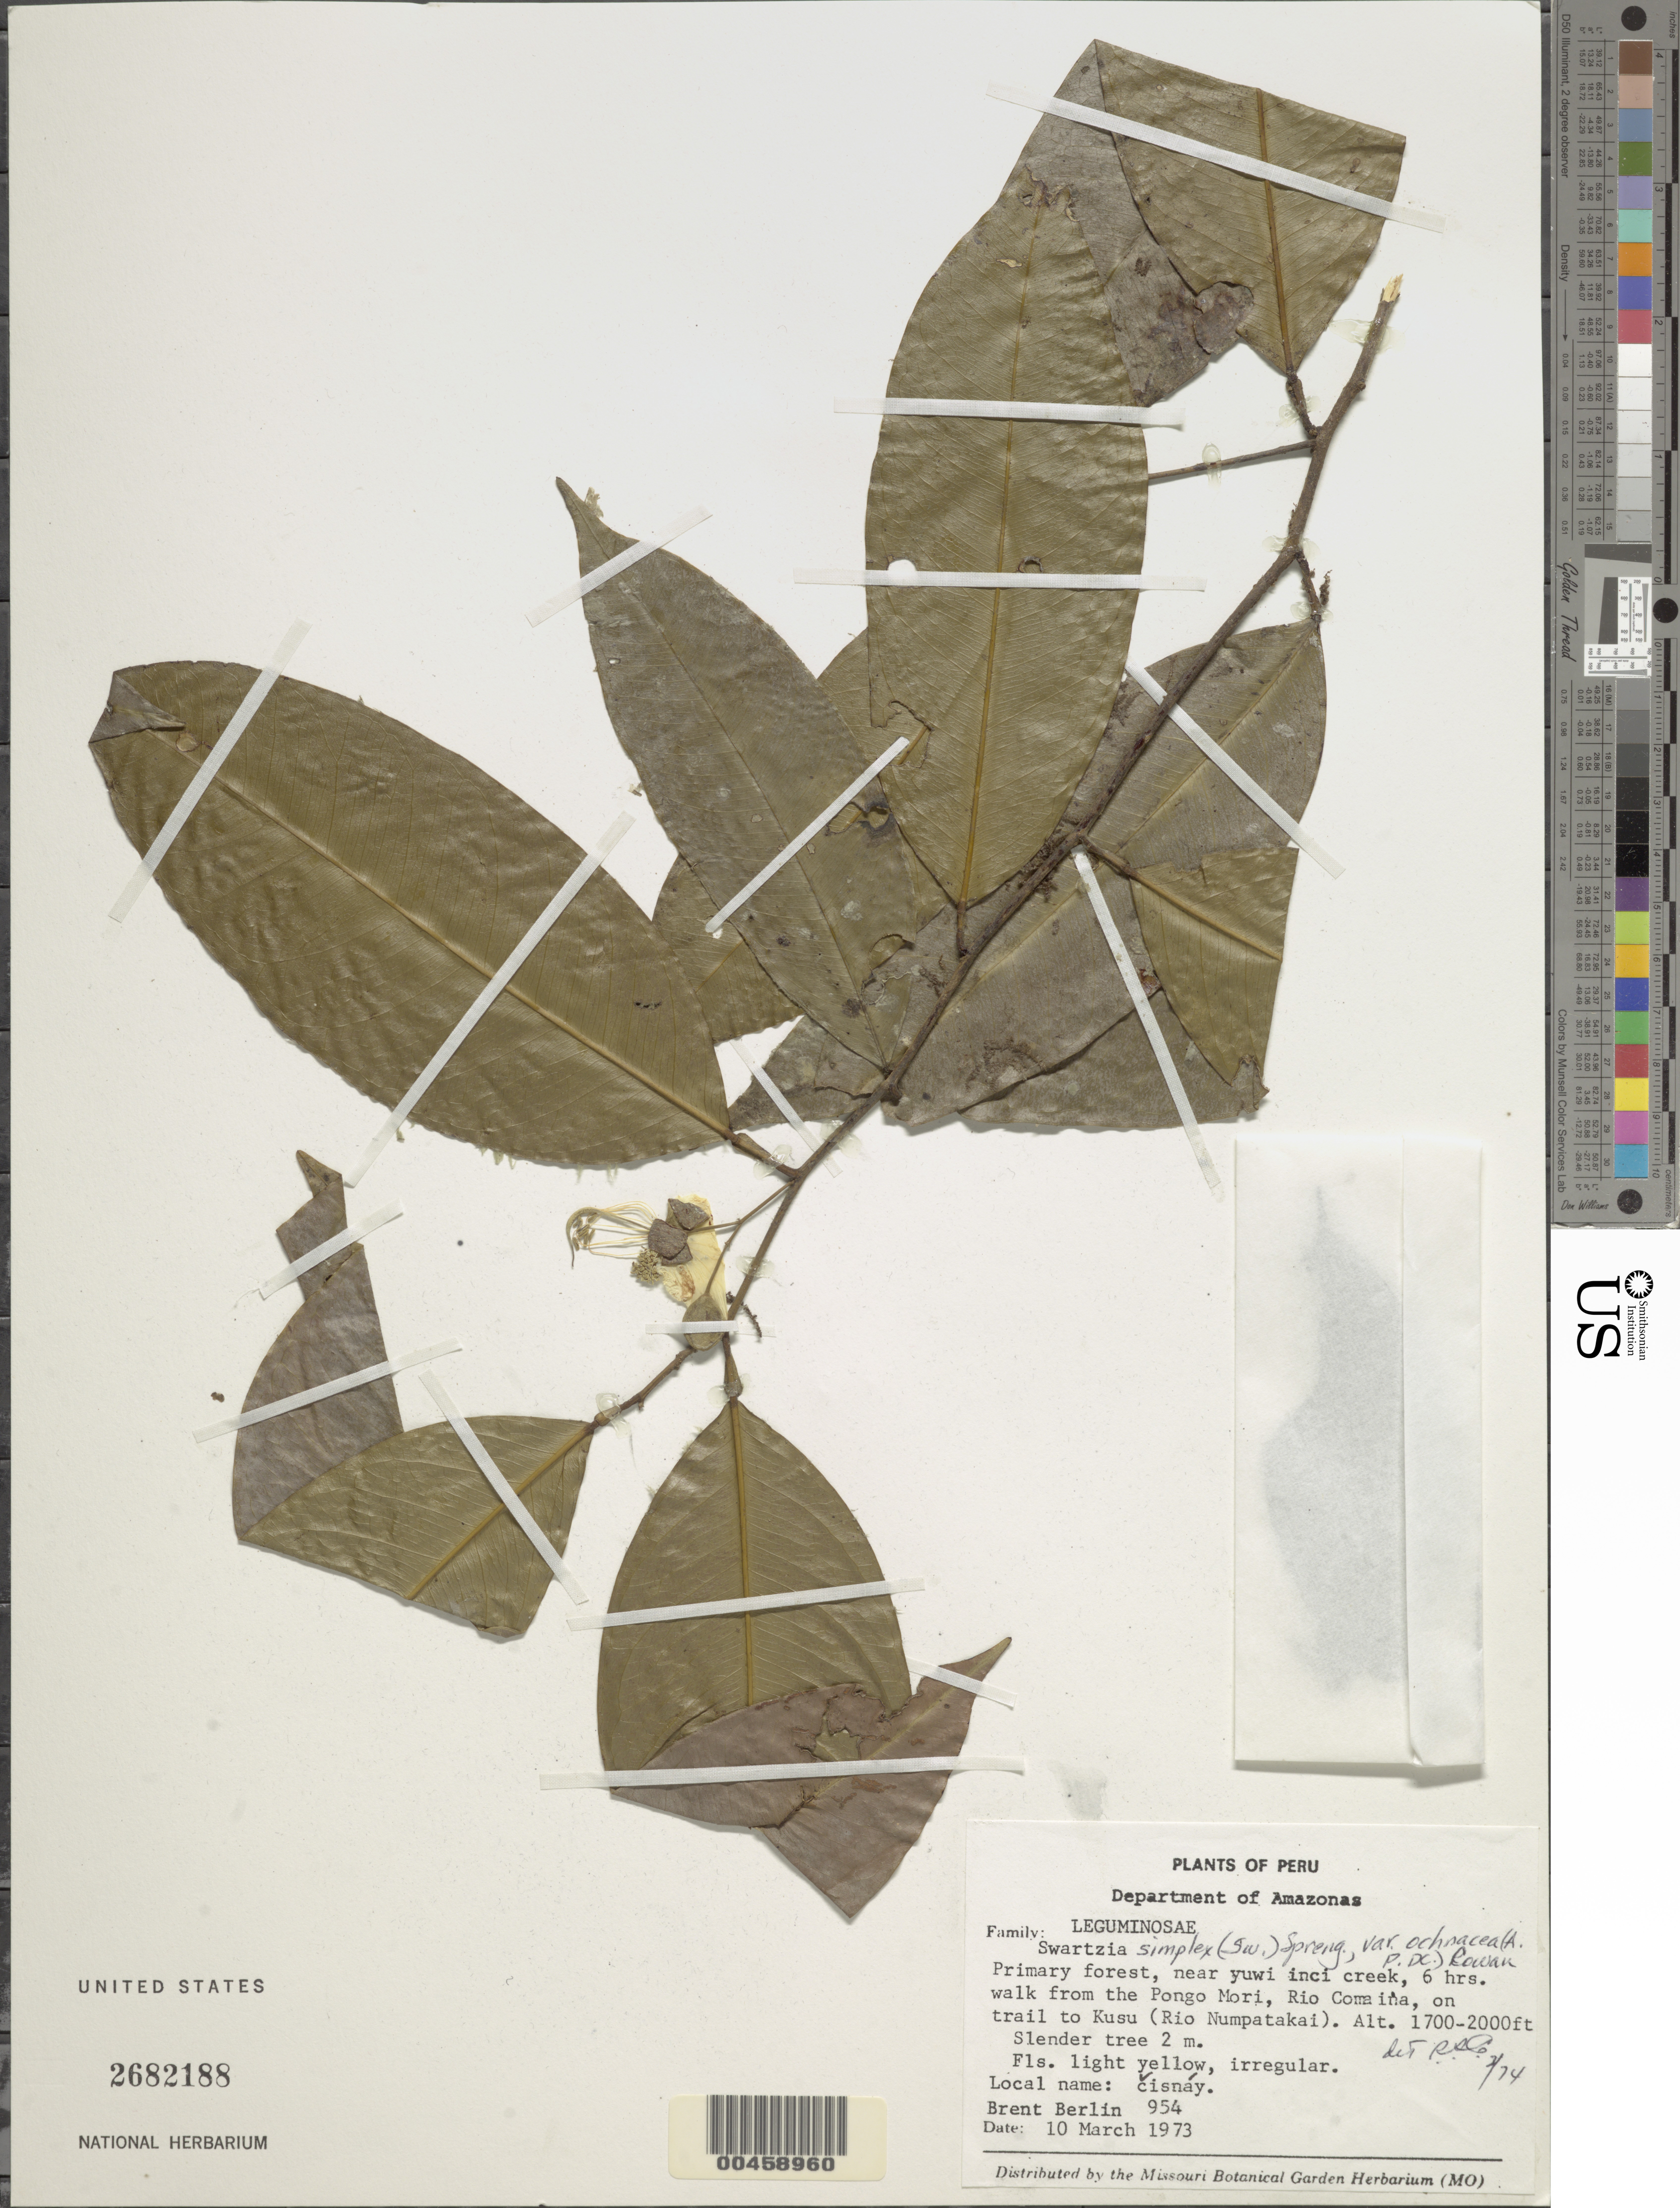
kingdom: Plantae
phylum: Tracheophyta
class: Magnoliopsida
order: Fabales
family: Fabaceae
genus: Swartzia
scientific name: Swartzia simplex var. ochnacea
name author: (DC.) R.S. Cowan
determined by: Cowan, R. S.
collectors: B. Berlin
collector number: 954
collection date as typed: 10 Mar 1973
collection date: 1973-03-10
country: Peru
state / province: Amazonas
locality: Pongo Mori, 6 hrs walk from; Río Comaina; on trail to Kusu (Río Numpatakai)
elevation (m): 518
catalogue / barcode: US 2682188